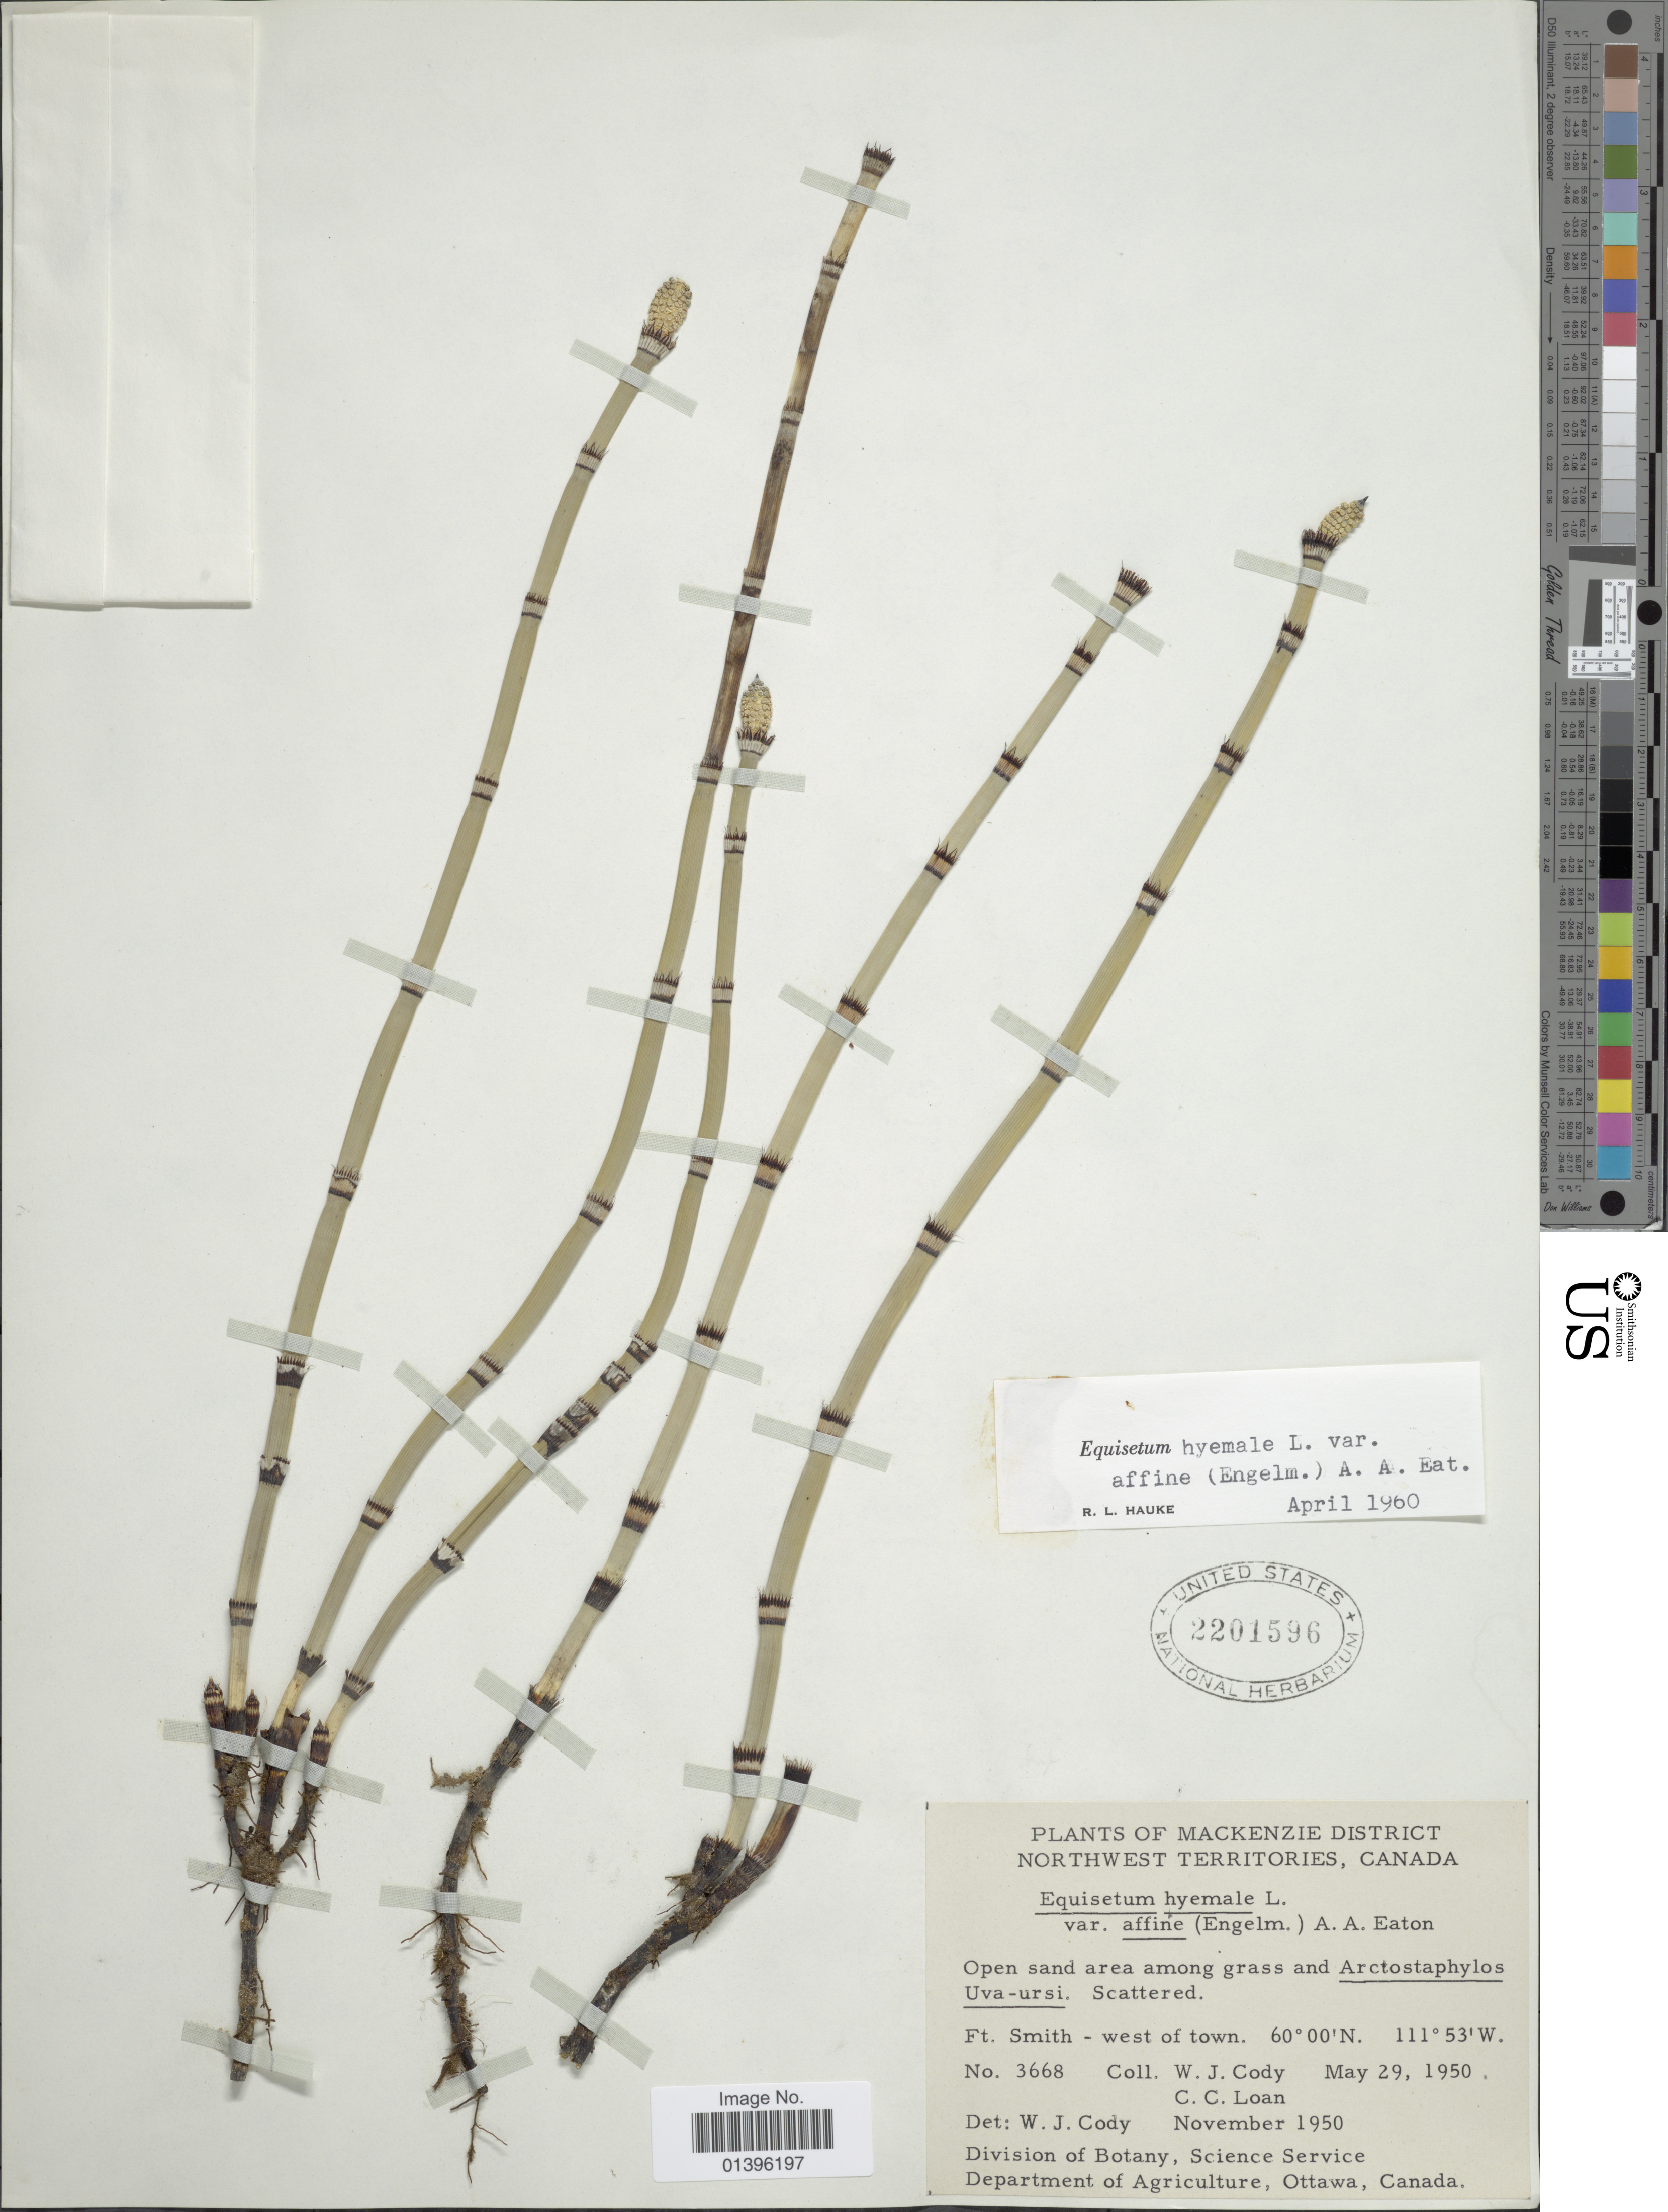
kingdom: Plantae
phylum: Tracheophyta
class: Polypodiopsida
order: Equisetales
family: Equisetaceae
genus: Equisetum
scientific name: Equisetum hyemale var. affine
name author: (Engelm.) A.A. Eaton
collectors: W. Cody & C. Loan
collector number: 3668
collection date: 1950-05-29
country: Canada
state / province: Northwest Territories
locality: Mackenzie District. Ft. Smith - west of town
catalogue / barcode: US 2201596